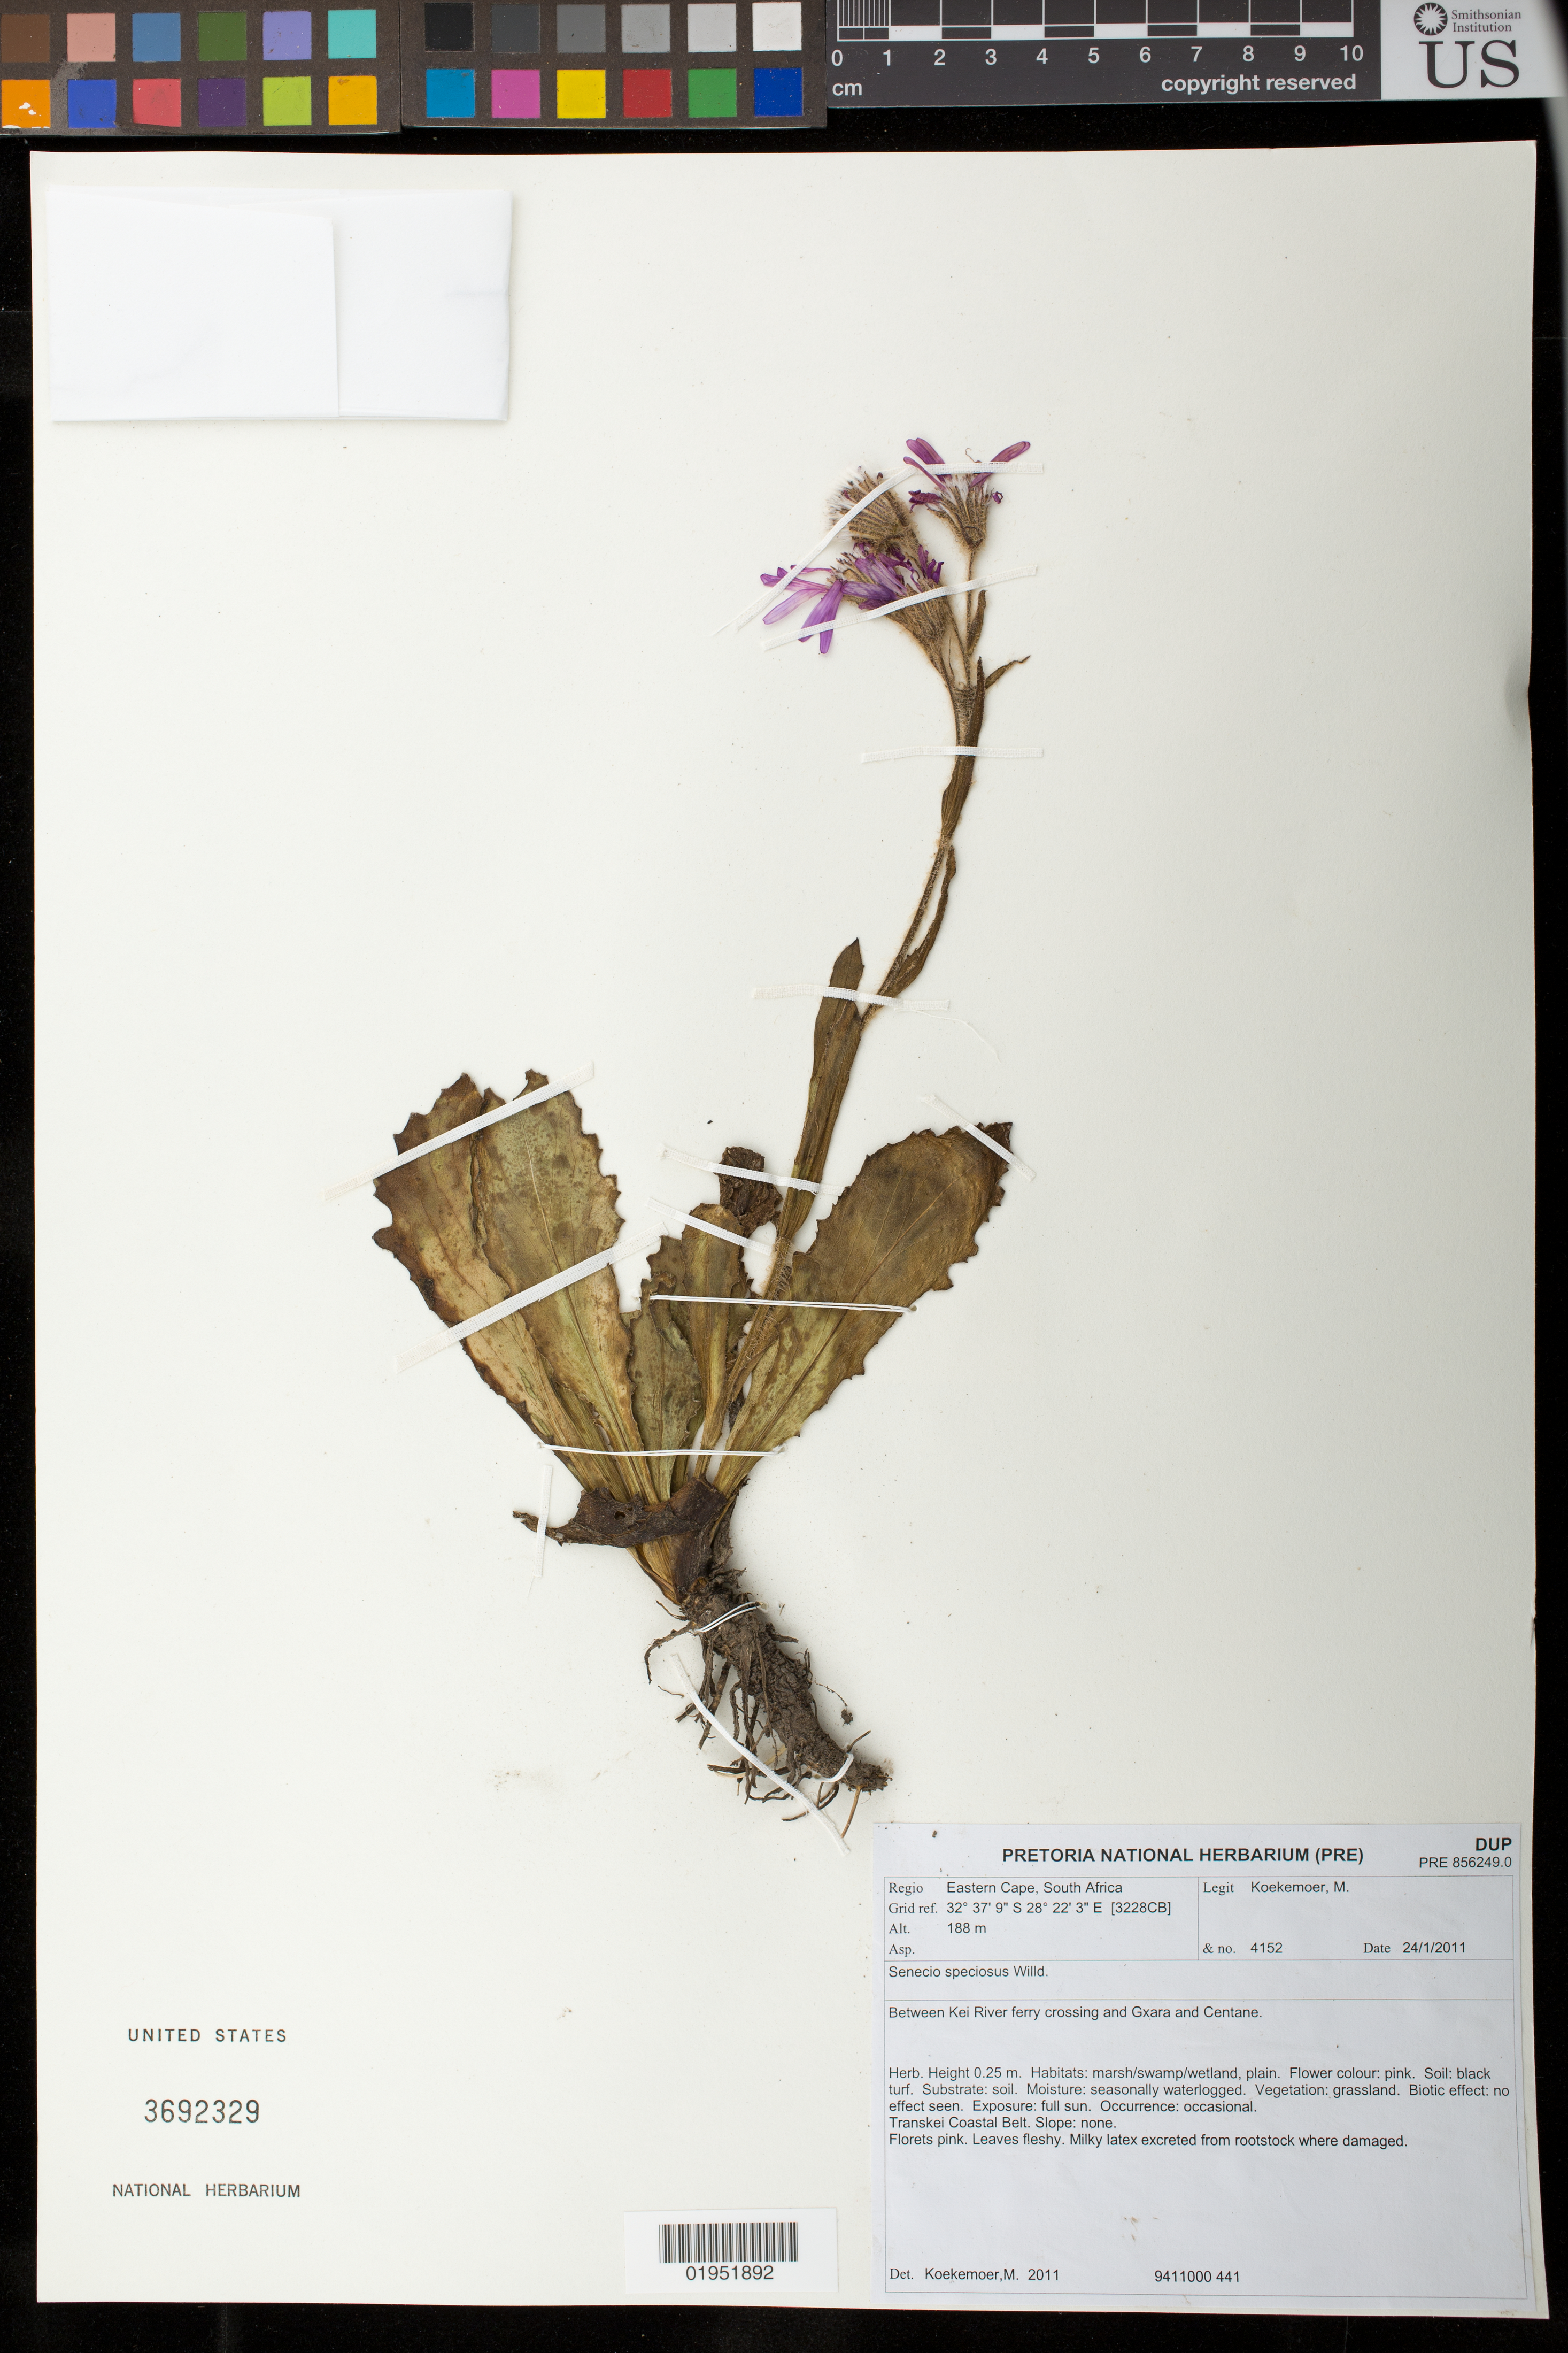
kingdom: Plantae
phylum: Tracheophyta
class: Magnoliopsida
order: Asterales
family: Asteraceae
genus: Senecio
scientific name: Senecio speciosus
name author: Willd.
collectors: M. Koekemoer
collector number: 4152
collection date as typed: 24 Jan 2011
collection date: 2011-01-24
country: South Africa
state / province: Eastern Cape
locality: Between Kei River ferry crossing and Gxara and Centane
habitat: Transkei Coastal Belt; marsh, swamp, wetland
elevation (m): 198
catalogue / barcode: US 3692329